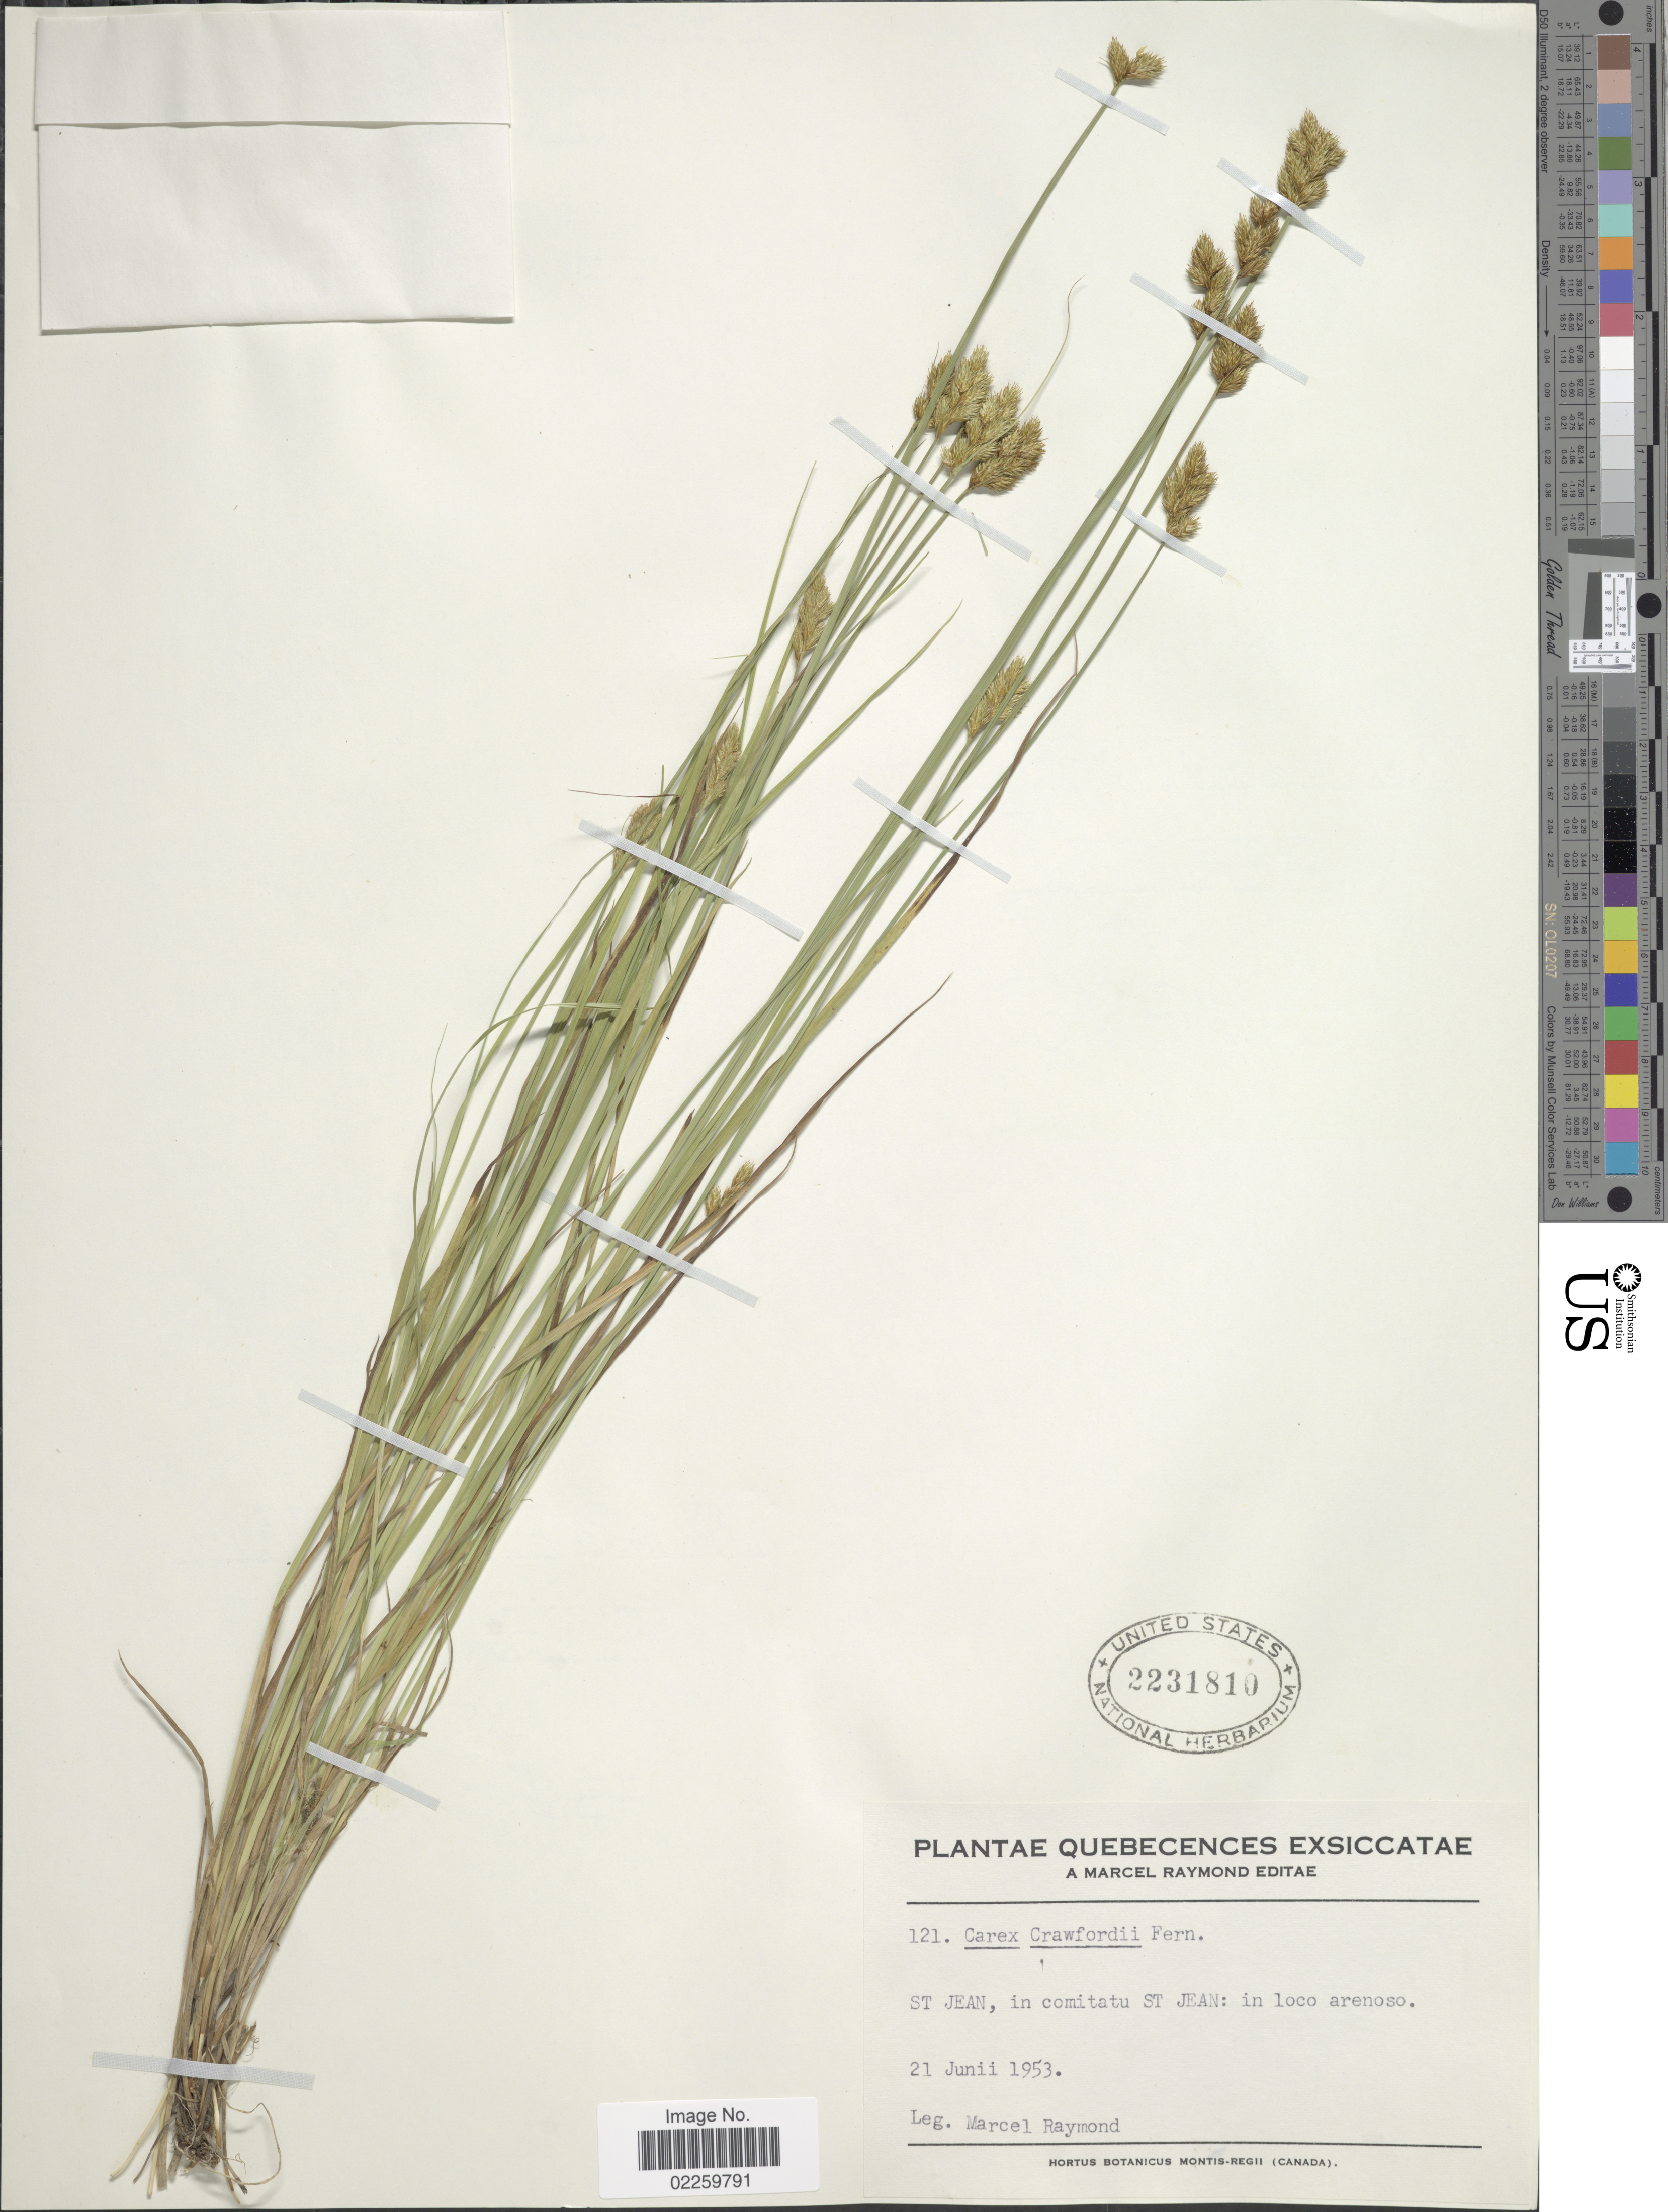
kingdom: Plantae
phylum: Tracheophyta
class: Liliopsida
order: Poales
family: Cyperaceae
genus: Carex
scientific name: Carex crawfordii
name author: Fernald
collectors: M. Raymond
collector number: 121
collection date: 1953-06-21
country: Canada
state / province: Quebec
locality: Quebecences, ST Jean, in comitatu St Jean: in loco arenoso.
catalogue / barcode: US 2231810